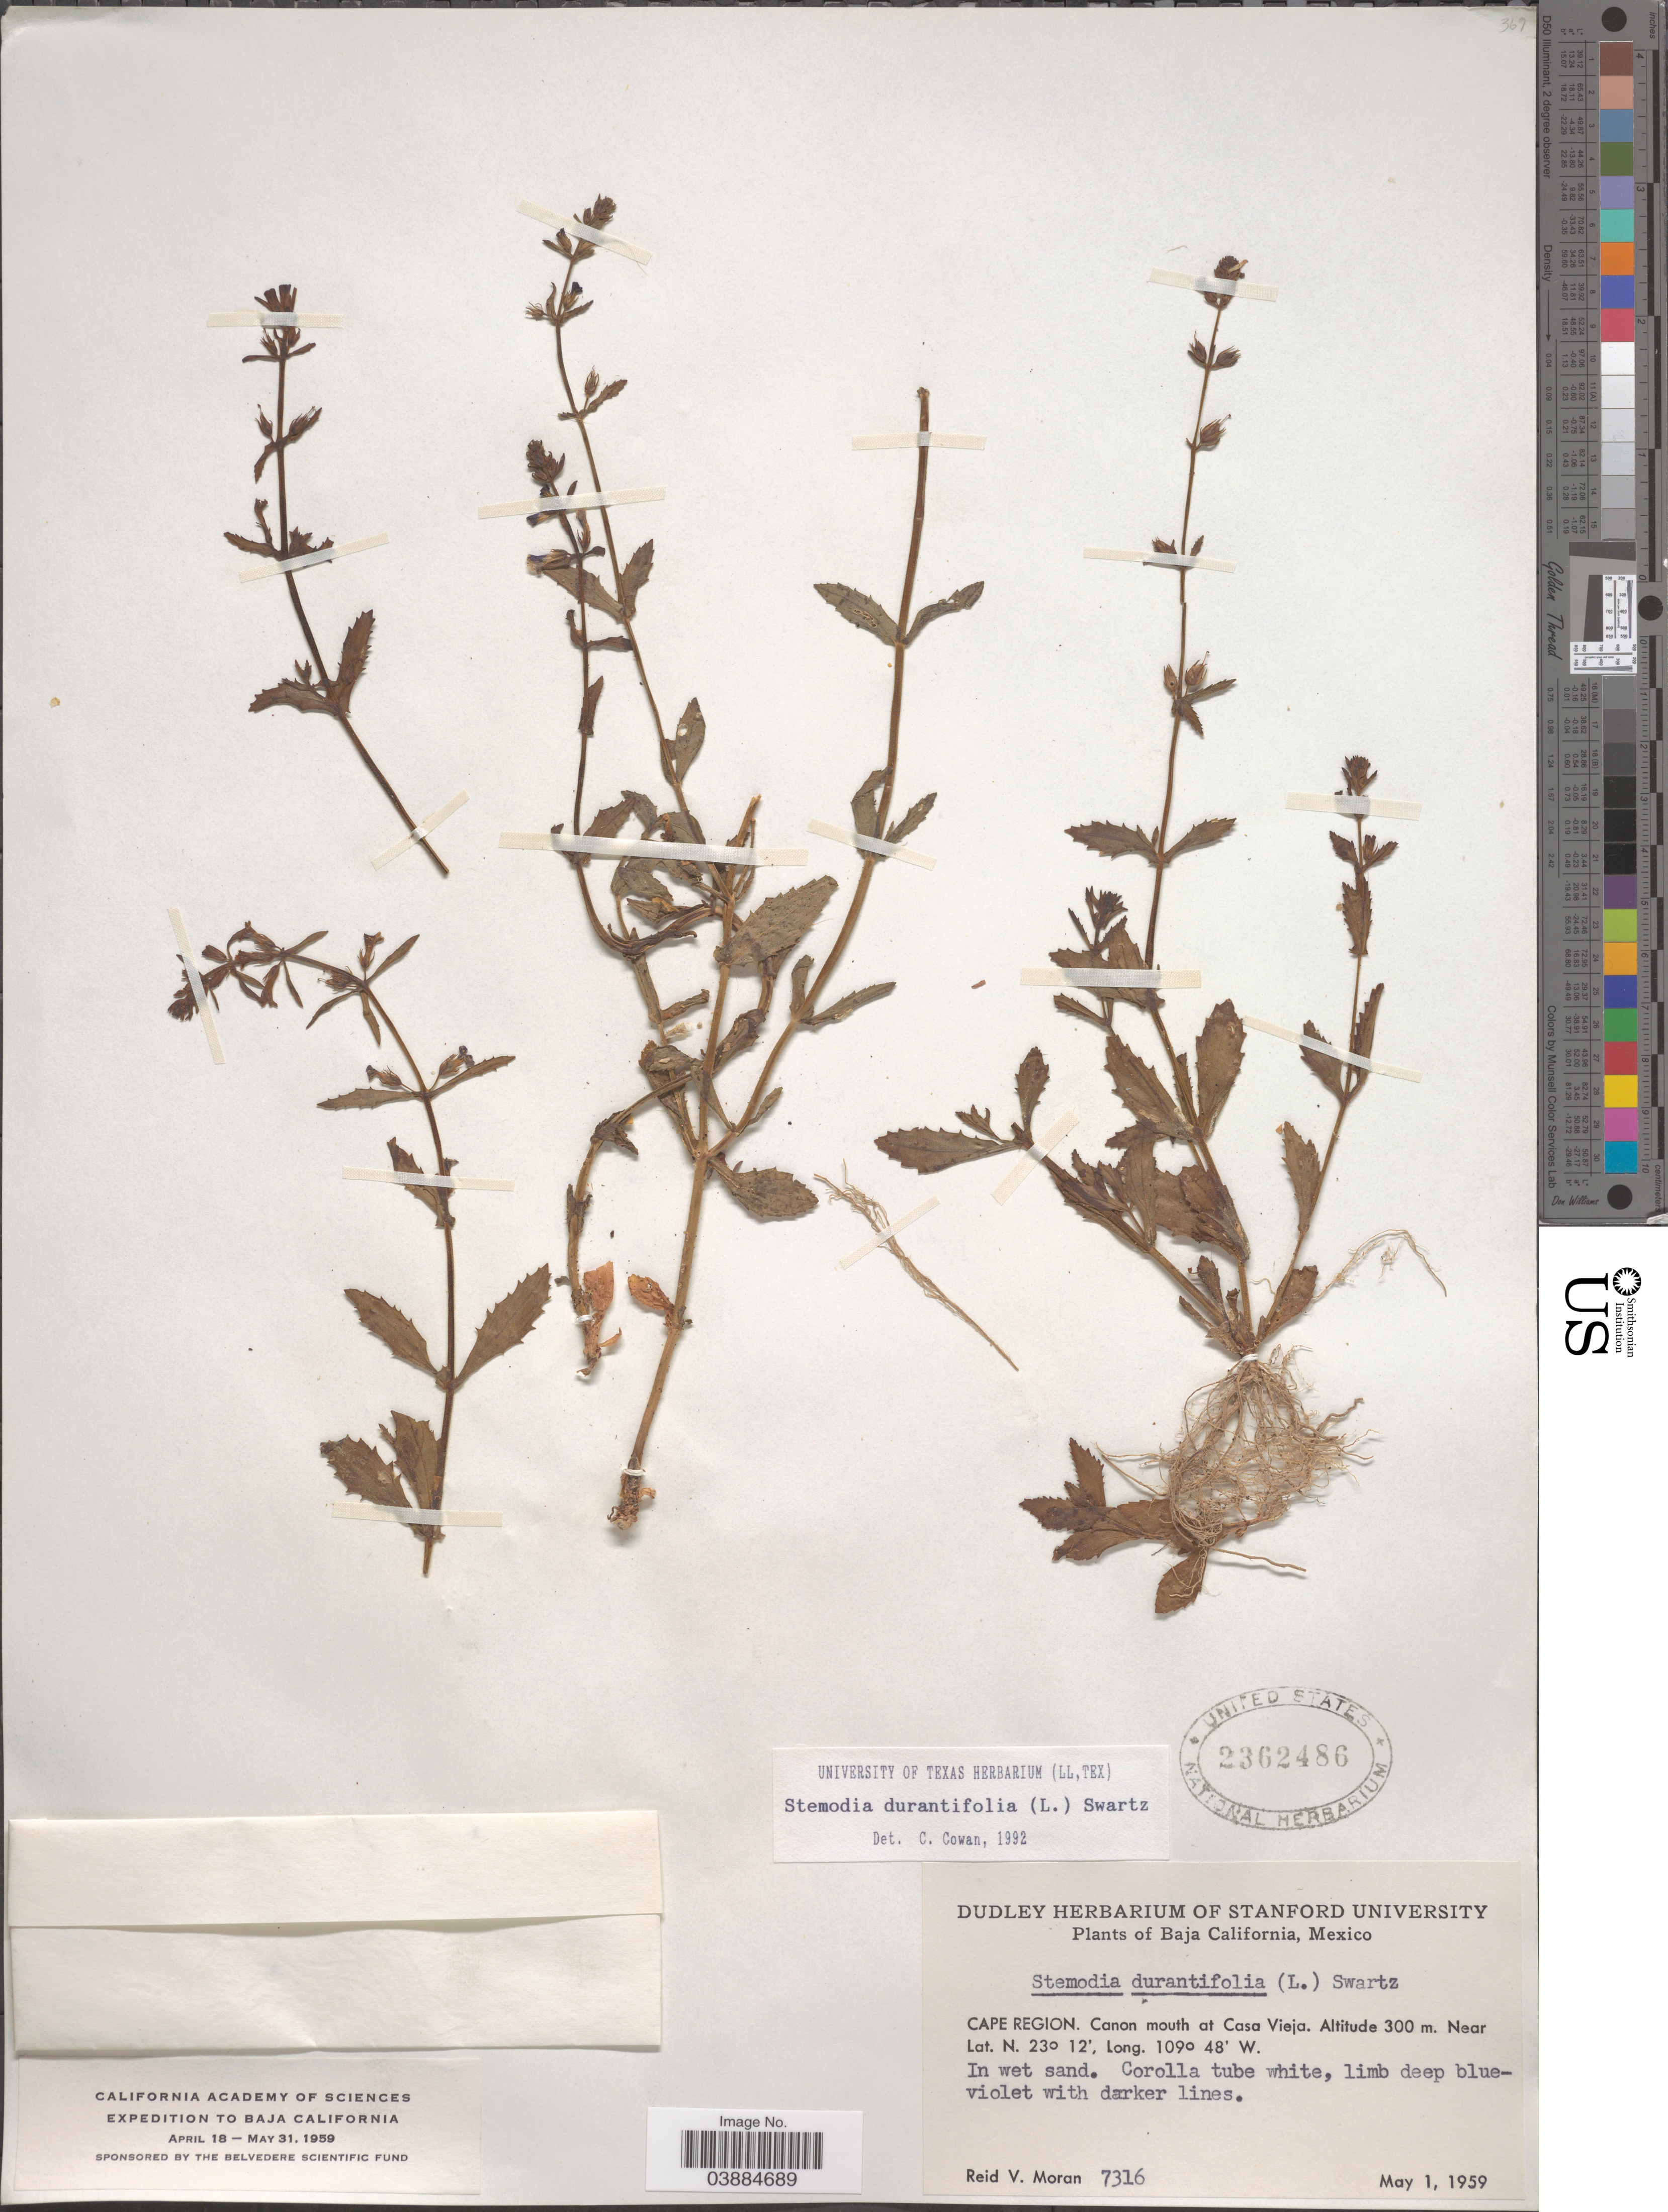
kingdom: Plantae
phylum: Tracheophyta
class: Magnoliopsida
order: Lamiales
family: Plantaginaceae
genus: Stemodia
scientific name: Stemodia durantifolia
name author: (L.) Sw.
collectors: R. V. Moran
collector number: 7316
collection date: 1959-05-01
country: Mexico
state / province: Baja California Sur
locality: Cape Region. Canon mouth at Casa Vieja.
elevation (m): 300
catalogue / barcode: US 2362486